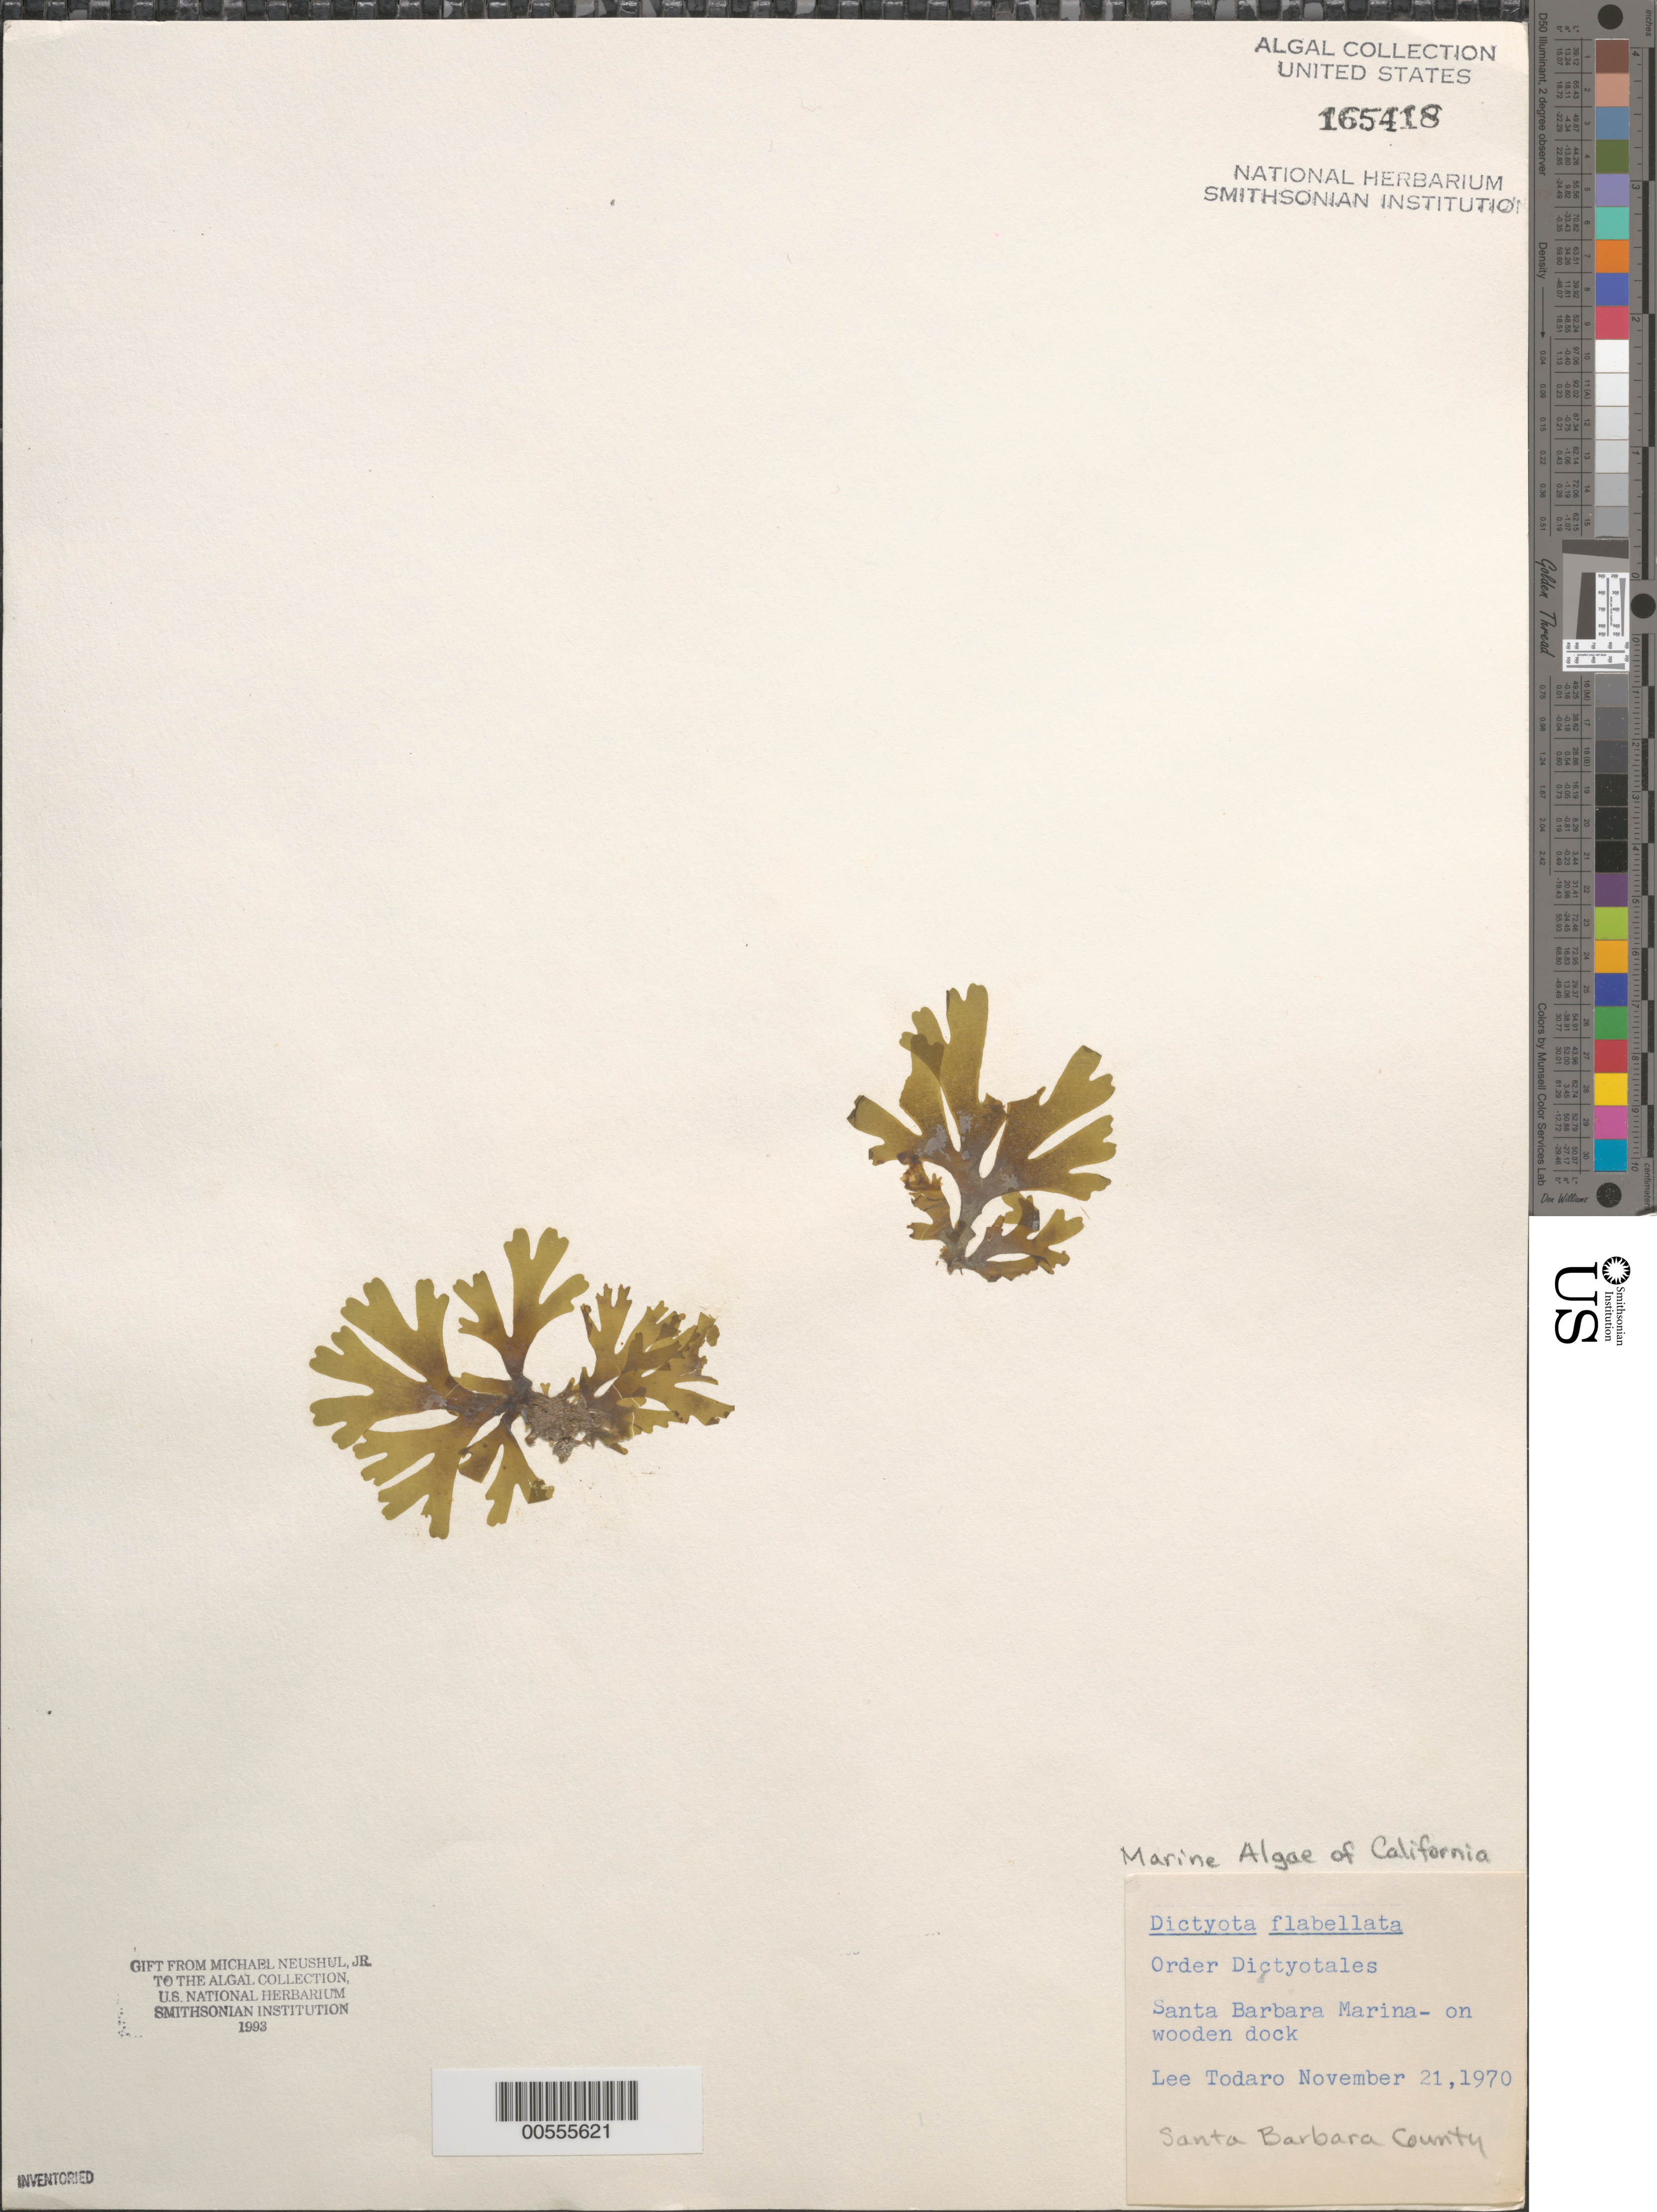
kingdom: Chromista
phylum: Ochrophyta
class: Phaeophyceae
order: Dictyotales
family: Dictyotaceae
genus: Dictyota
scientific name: Dictyota flabellata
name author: (Collins) Setch. & N.L. Gardner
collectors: L. Todaro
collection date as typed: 21 Nov 1970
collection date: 1970-11-21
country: United States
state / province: California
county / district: Santa Barbara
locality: Santa Barbara Marina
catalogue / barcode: US 165418